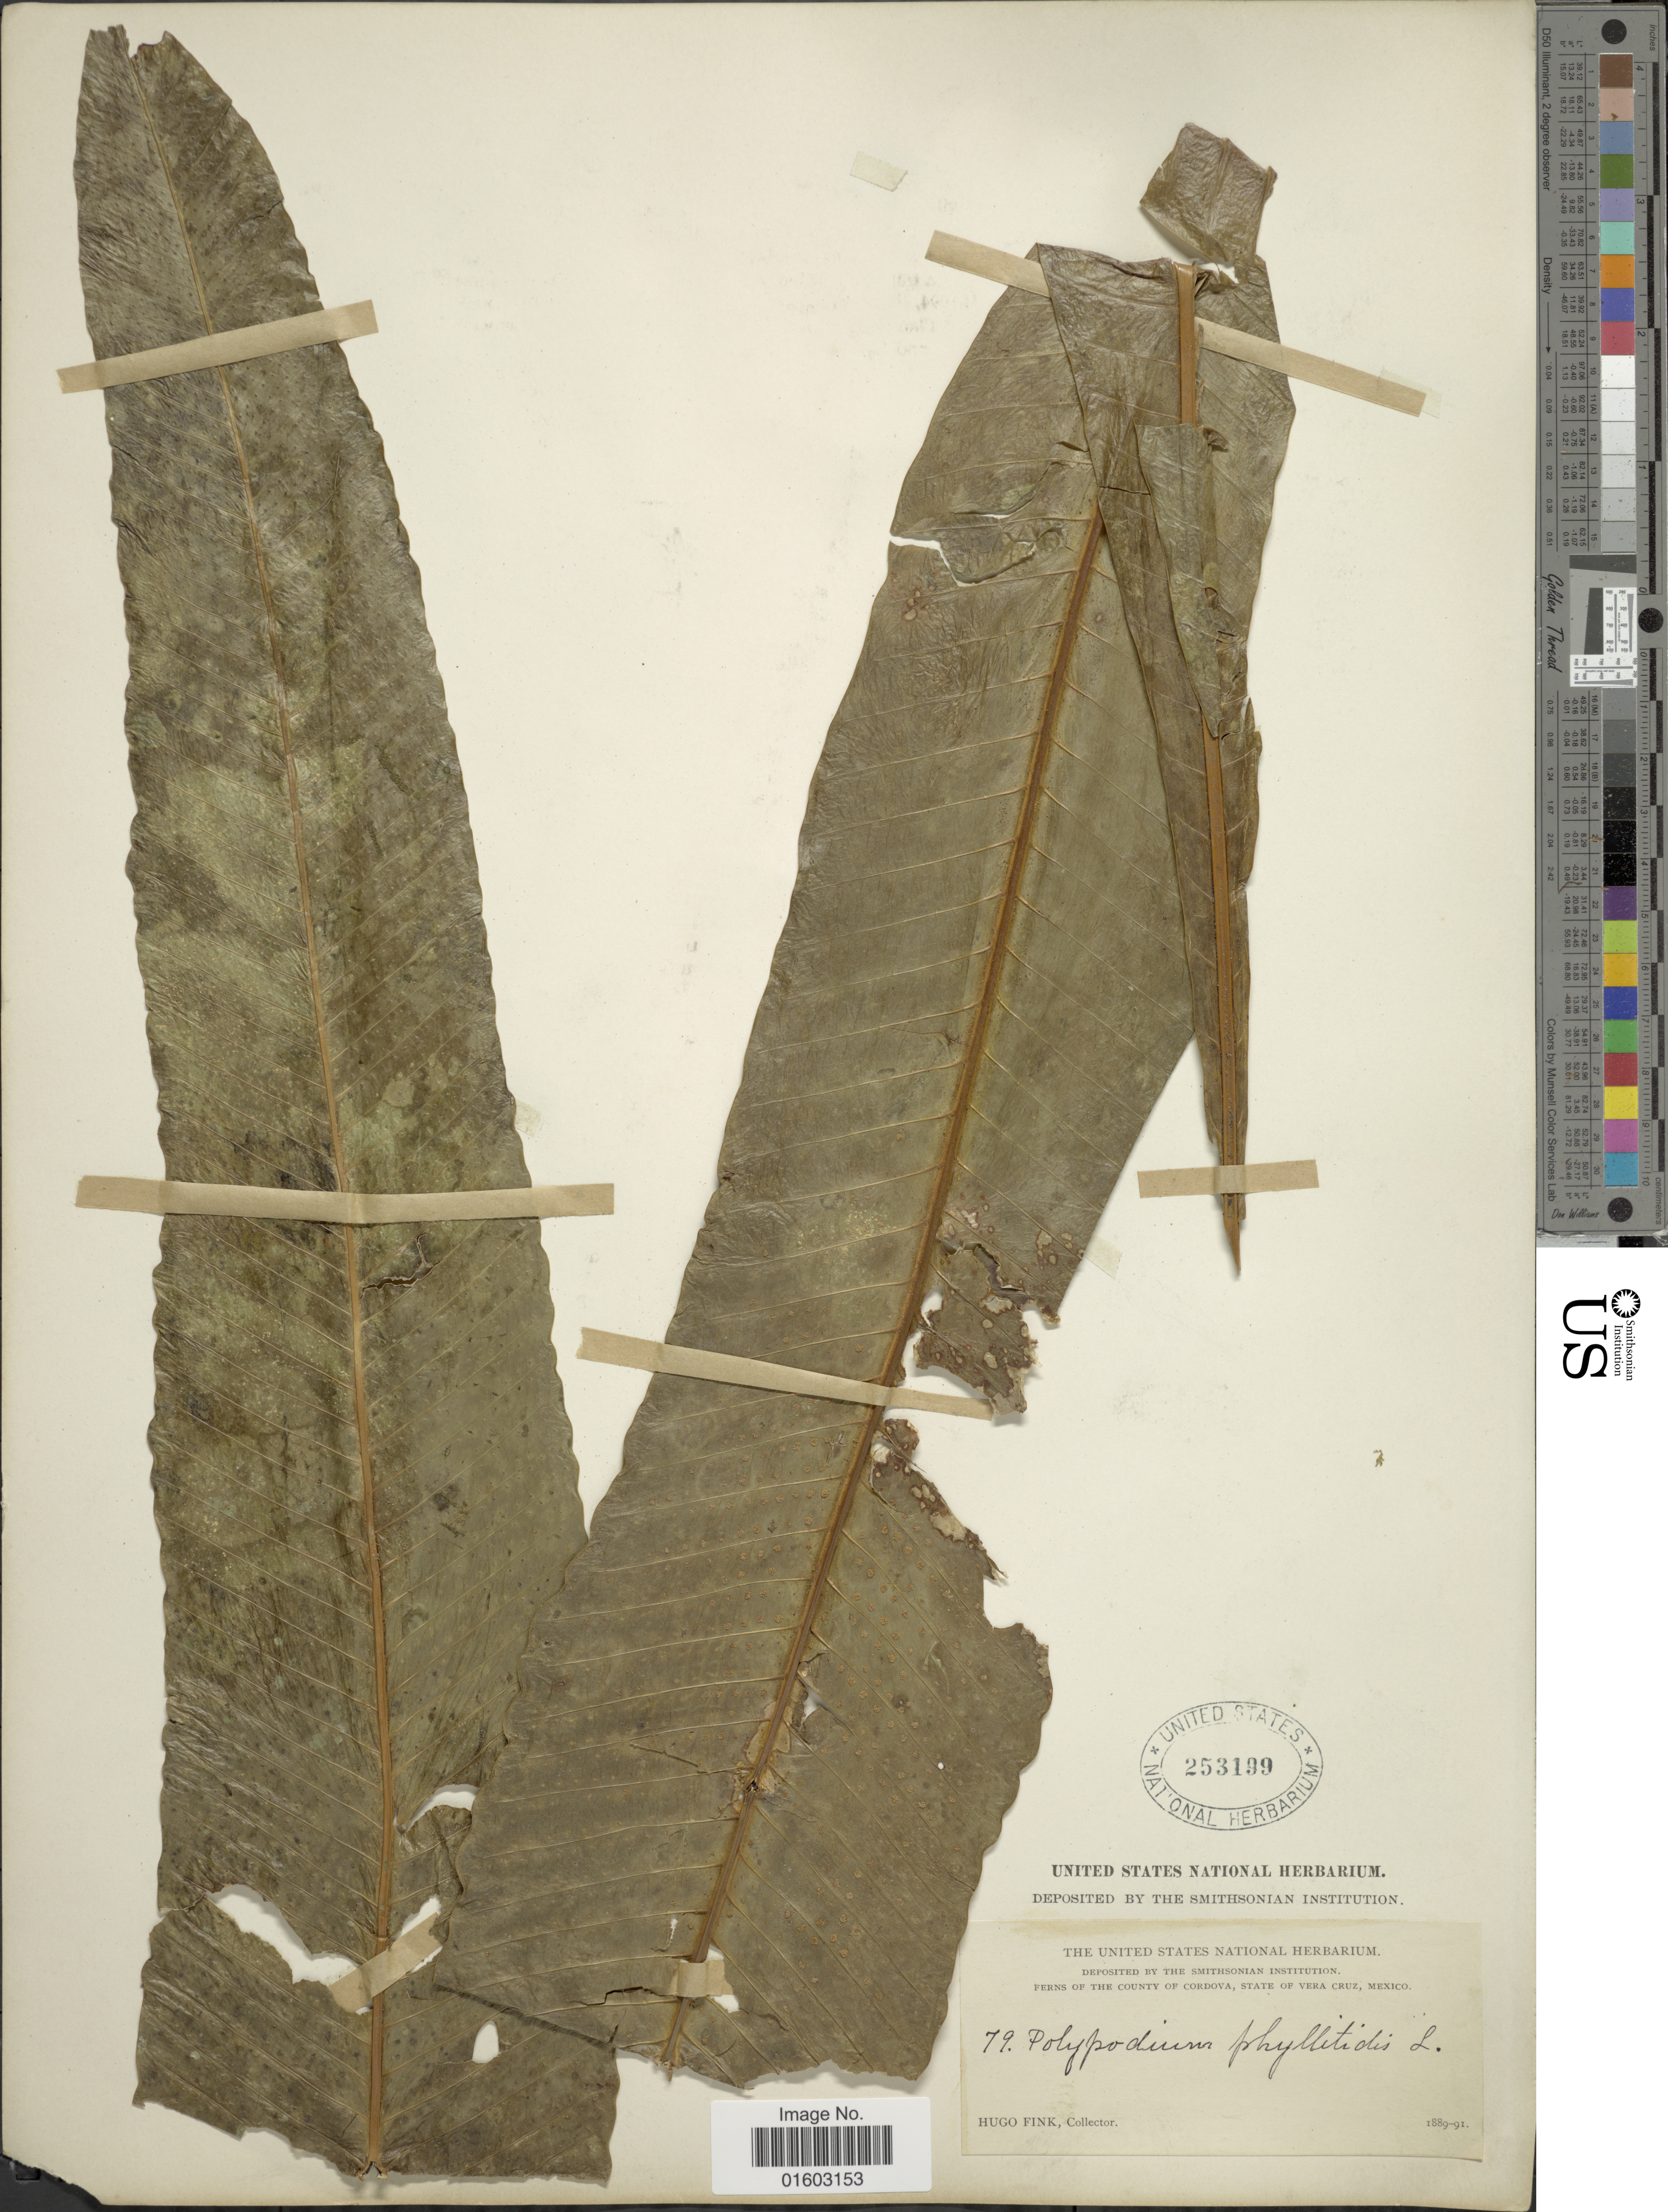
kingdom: Plantae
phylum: Tracheophyta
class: Polypodiopsida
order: Polypodiales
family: Polypodiaceae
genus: Campyloneurum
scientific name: Campyloneurum phyllitidis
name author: (L.) C. Presl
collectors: H. Fink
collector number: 79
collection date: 1889/1891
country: Mexico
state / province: Veracruz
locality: The County of Cordova, State of Vera Cruz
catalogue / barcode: US 253199